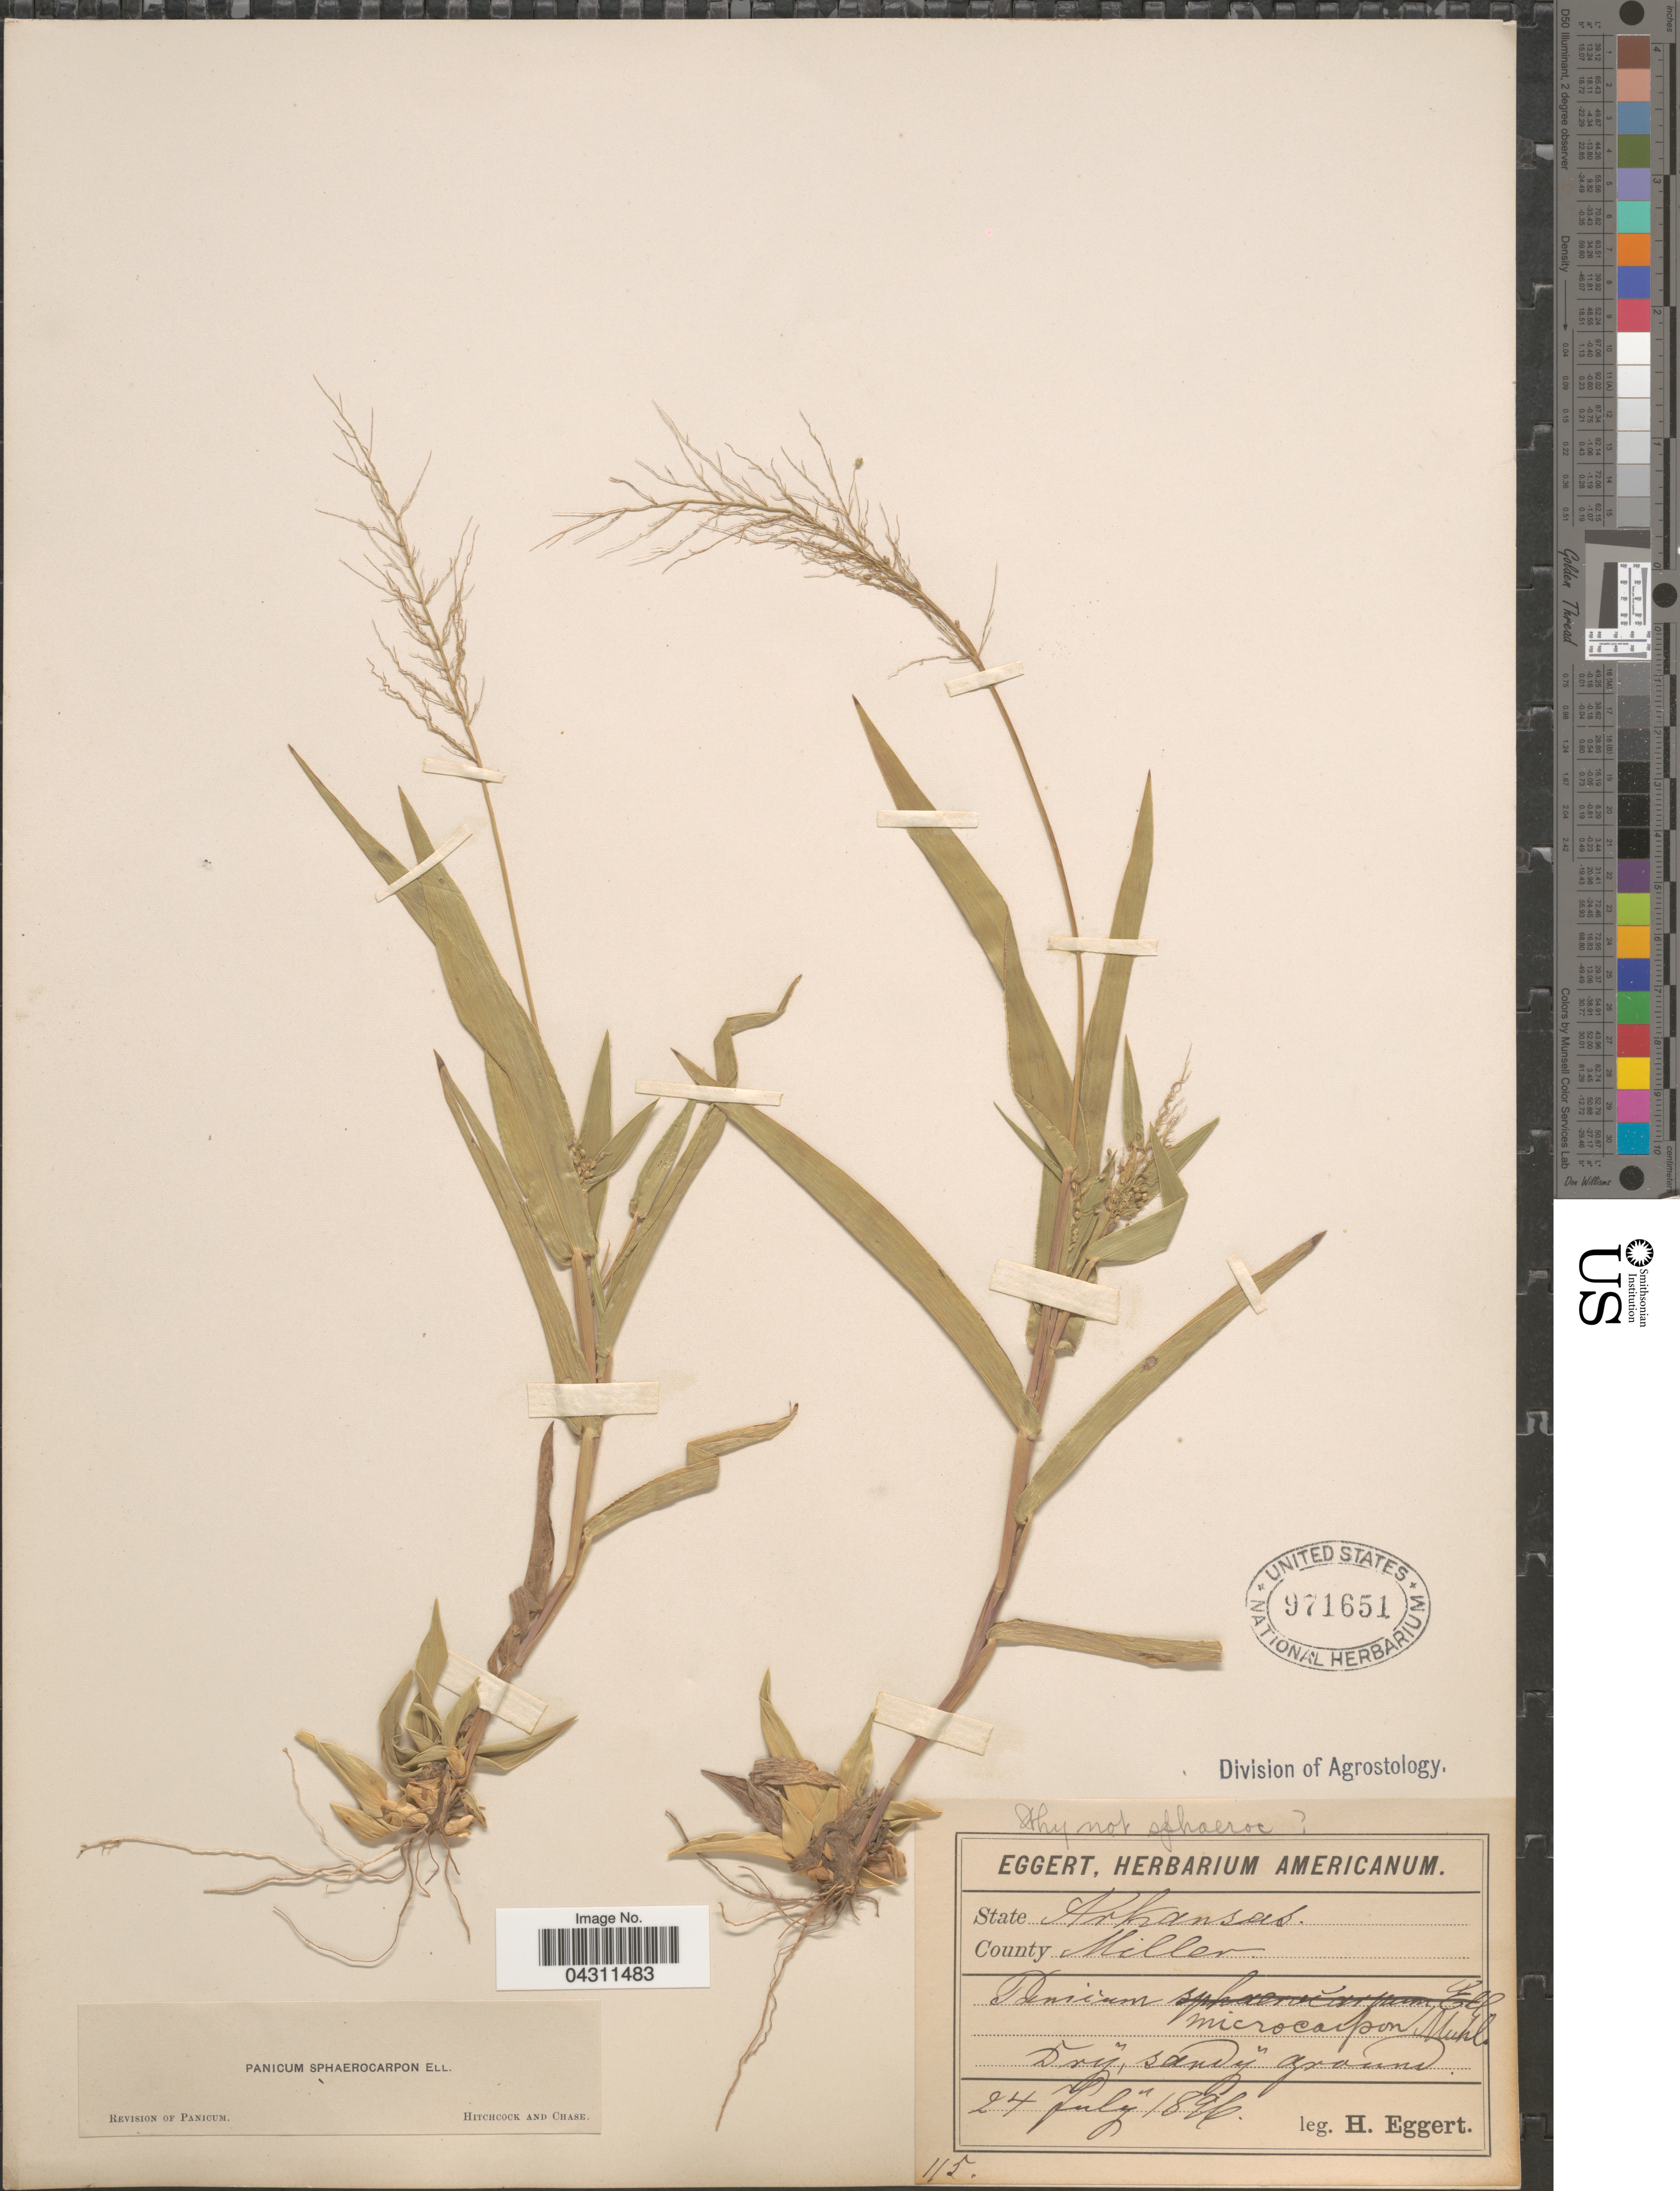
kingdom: Plantae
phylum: Tracheophyta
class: Liliopsida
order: Poales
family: Poaceae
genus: Dichanthelium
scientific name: Dichanthelium sphaerocarpon var. sphaerocarpon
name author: (Elliott) Gould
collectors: H. Eggert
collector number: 115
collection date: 1896-07-24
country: United States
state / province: Arkansas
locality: County Miller. Dry, sandy ground.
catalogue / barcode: US 971651